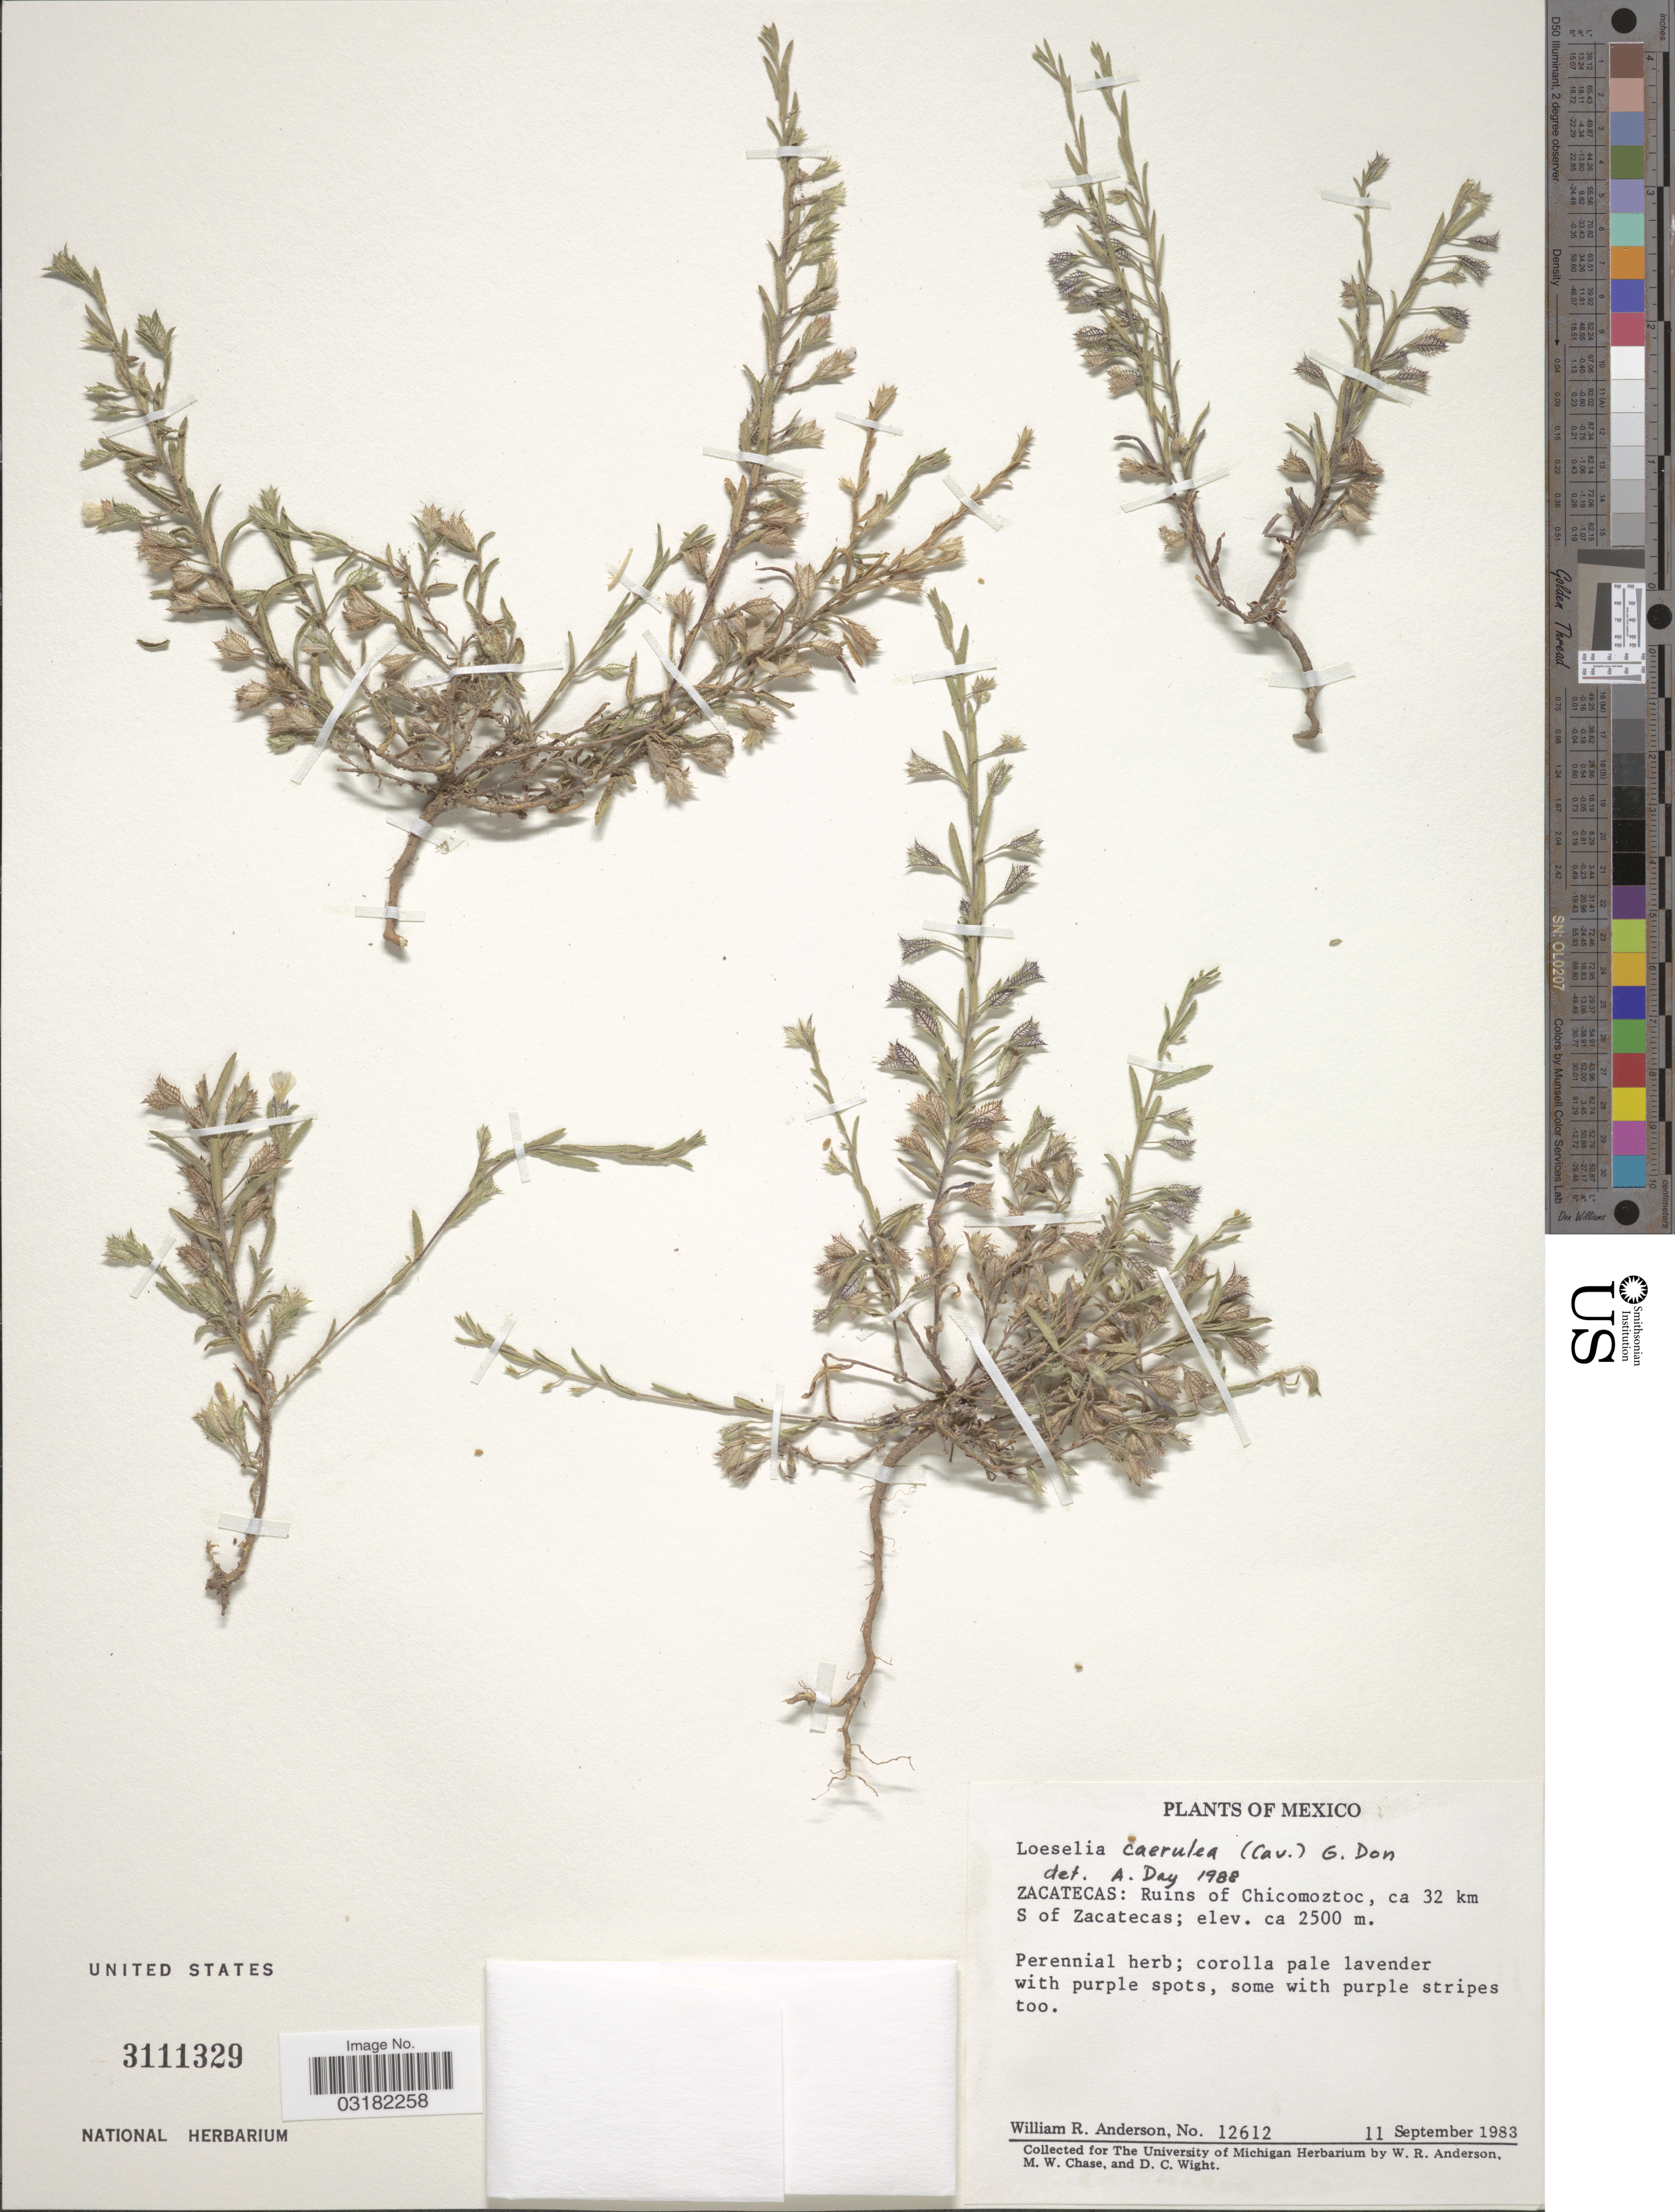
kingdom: Plantae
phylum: Tracheophyta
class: Magnoliopsida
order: Ericales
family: Polemoniaceae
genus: Loeselia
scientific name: Loeselia caerulea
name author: (Cav.) G. Don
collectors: W. R. Anderson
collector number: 12612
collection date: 1983-09-11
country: Mexico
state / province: Zacatecas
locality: Ruins of Chicomoztoc, ca 32 km S of Zacatecas.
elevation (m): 2500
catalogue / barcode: US 3111329